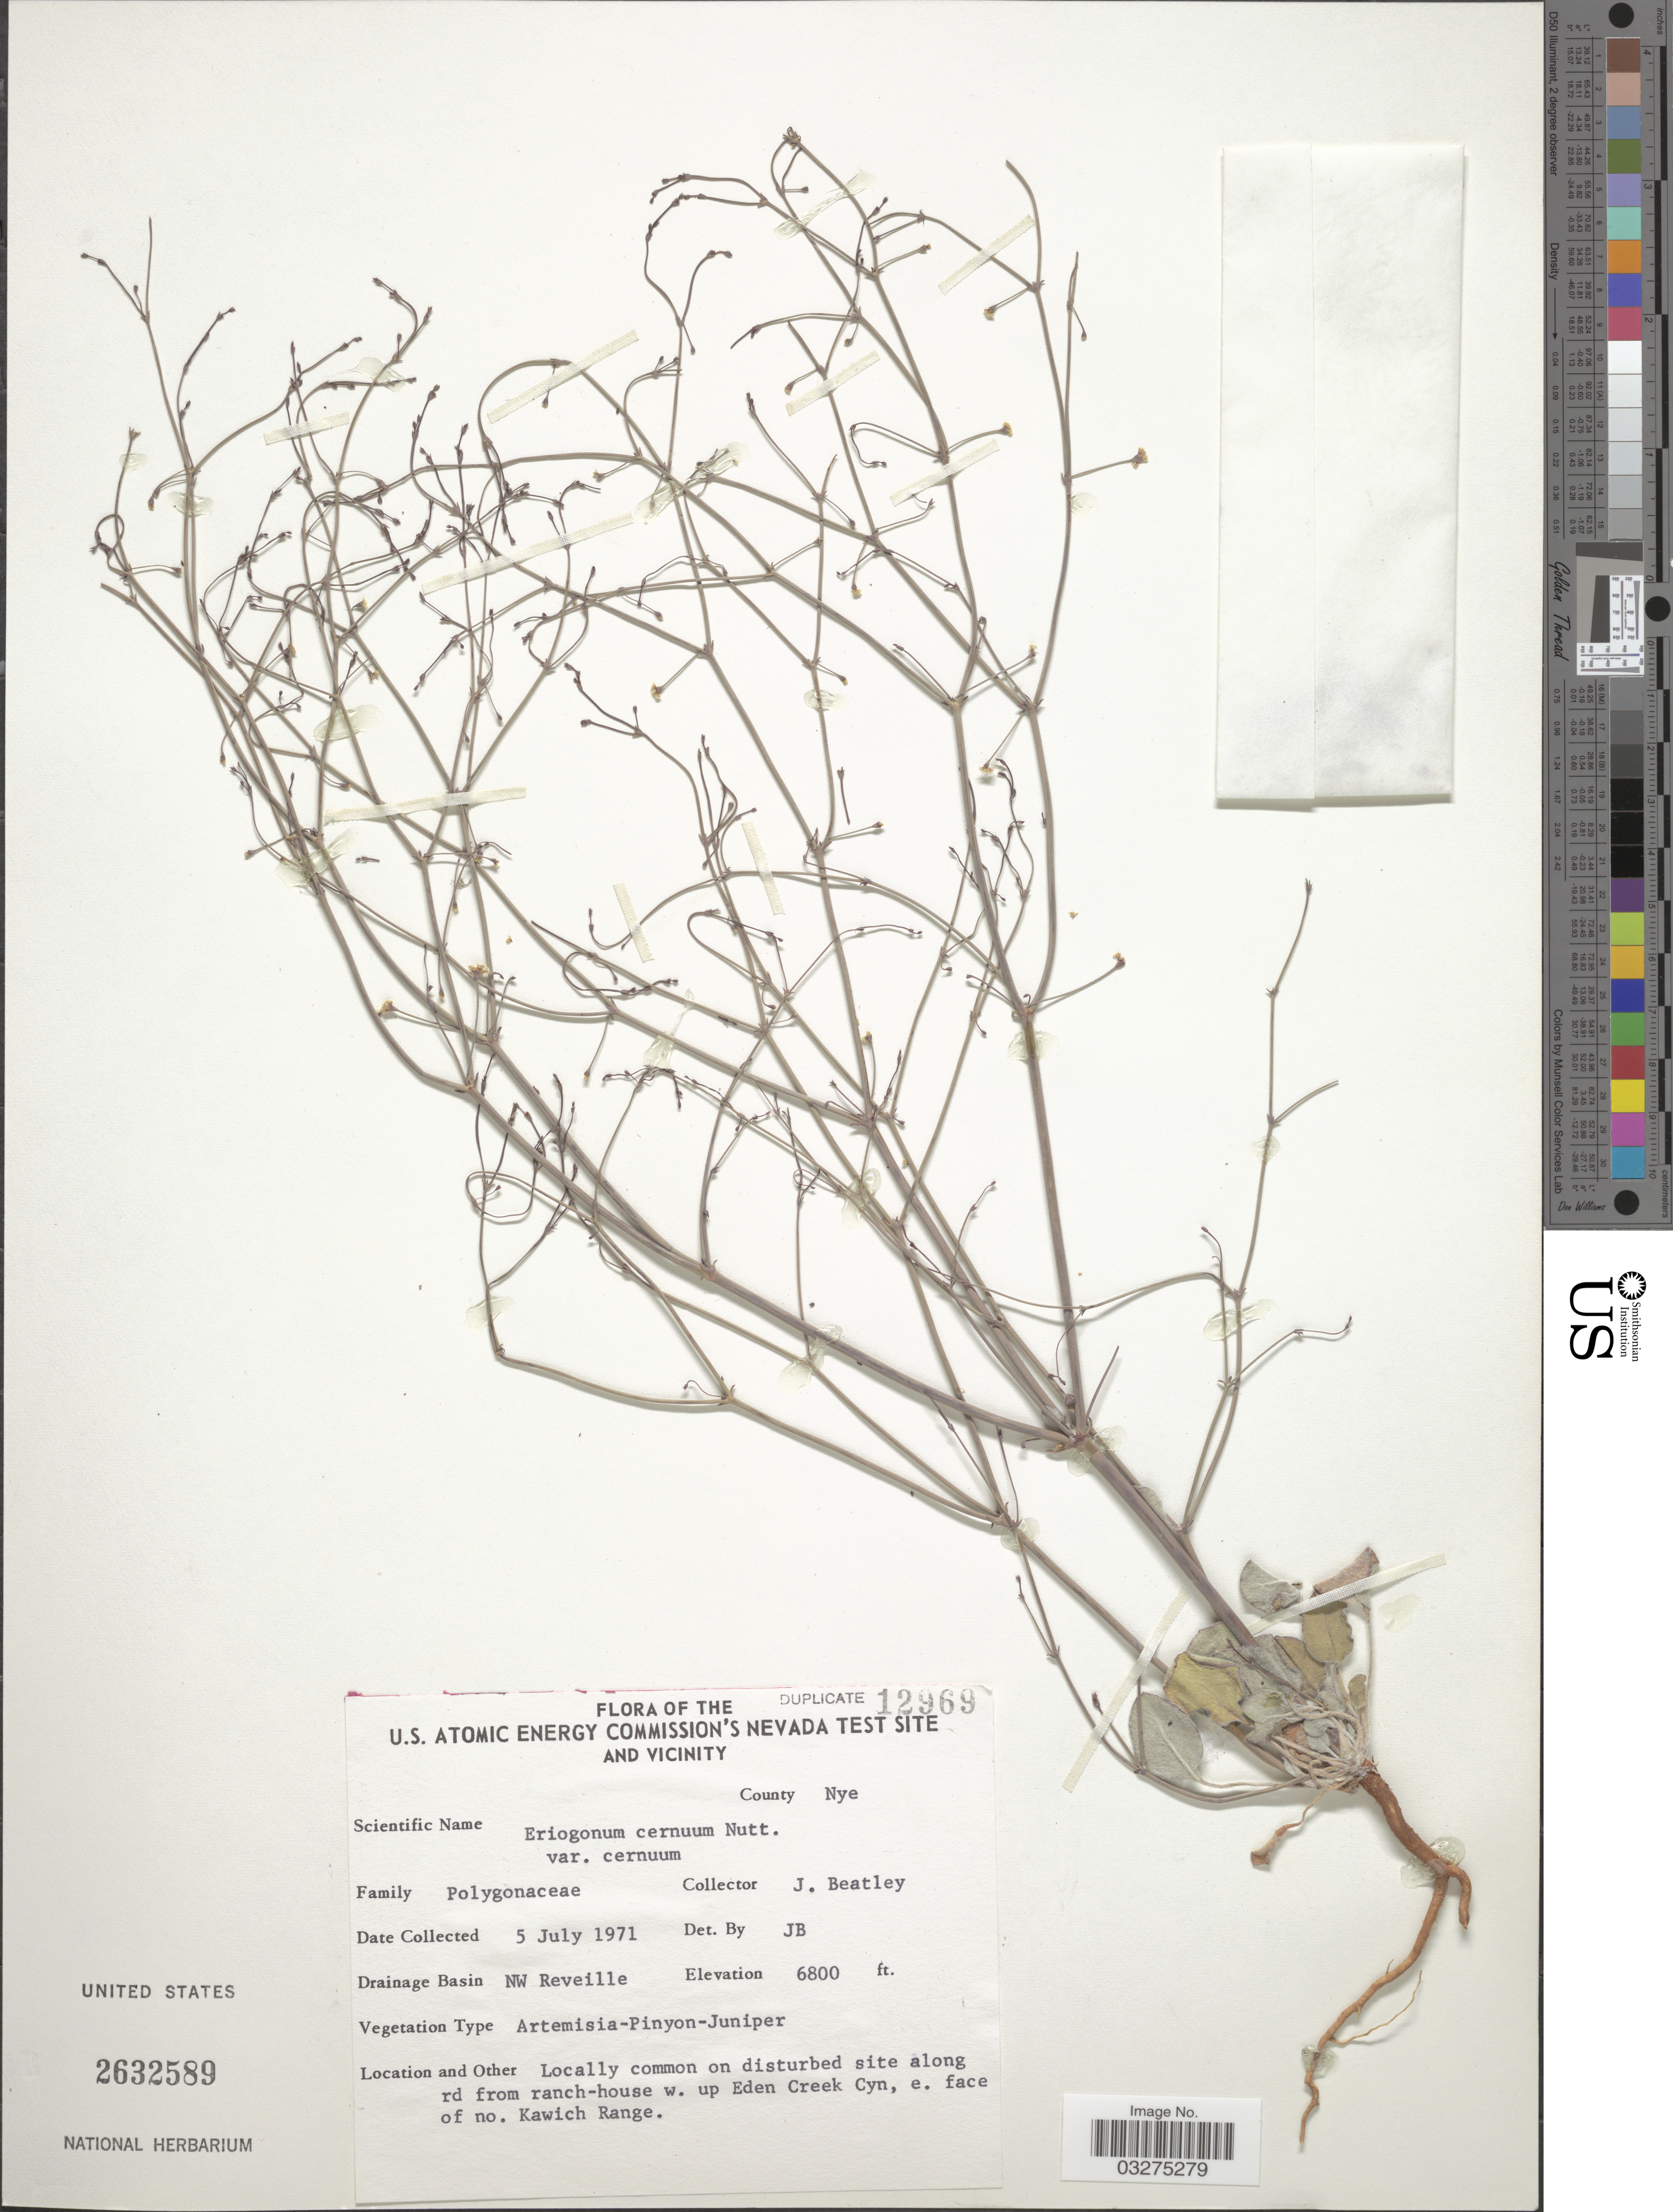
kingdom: Plantae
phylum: Tracheophyta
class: Magnoliopsida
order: Caryophyllales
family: Polygonaceae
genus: Eriogonum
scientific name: Eriogonum cernuum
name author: Nutt.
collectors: J. C. Beatley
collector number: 12969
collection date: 1971-07-05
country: United States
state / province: Nevada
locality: U.S. Atomic Energy Commission's Nevada Test Site and Vicinity, County Nye, Drainage Basin NW Reveille, Locally common on disturbed site along rd from ranch-house w. up Eden Creek Cyn, e. face of no. Kawich Range.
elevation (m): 2073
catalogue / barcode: US 2632589